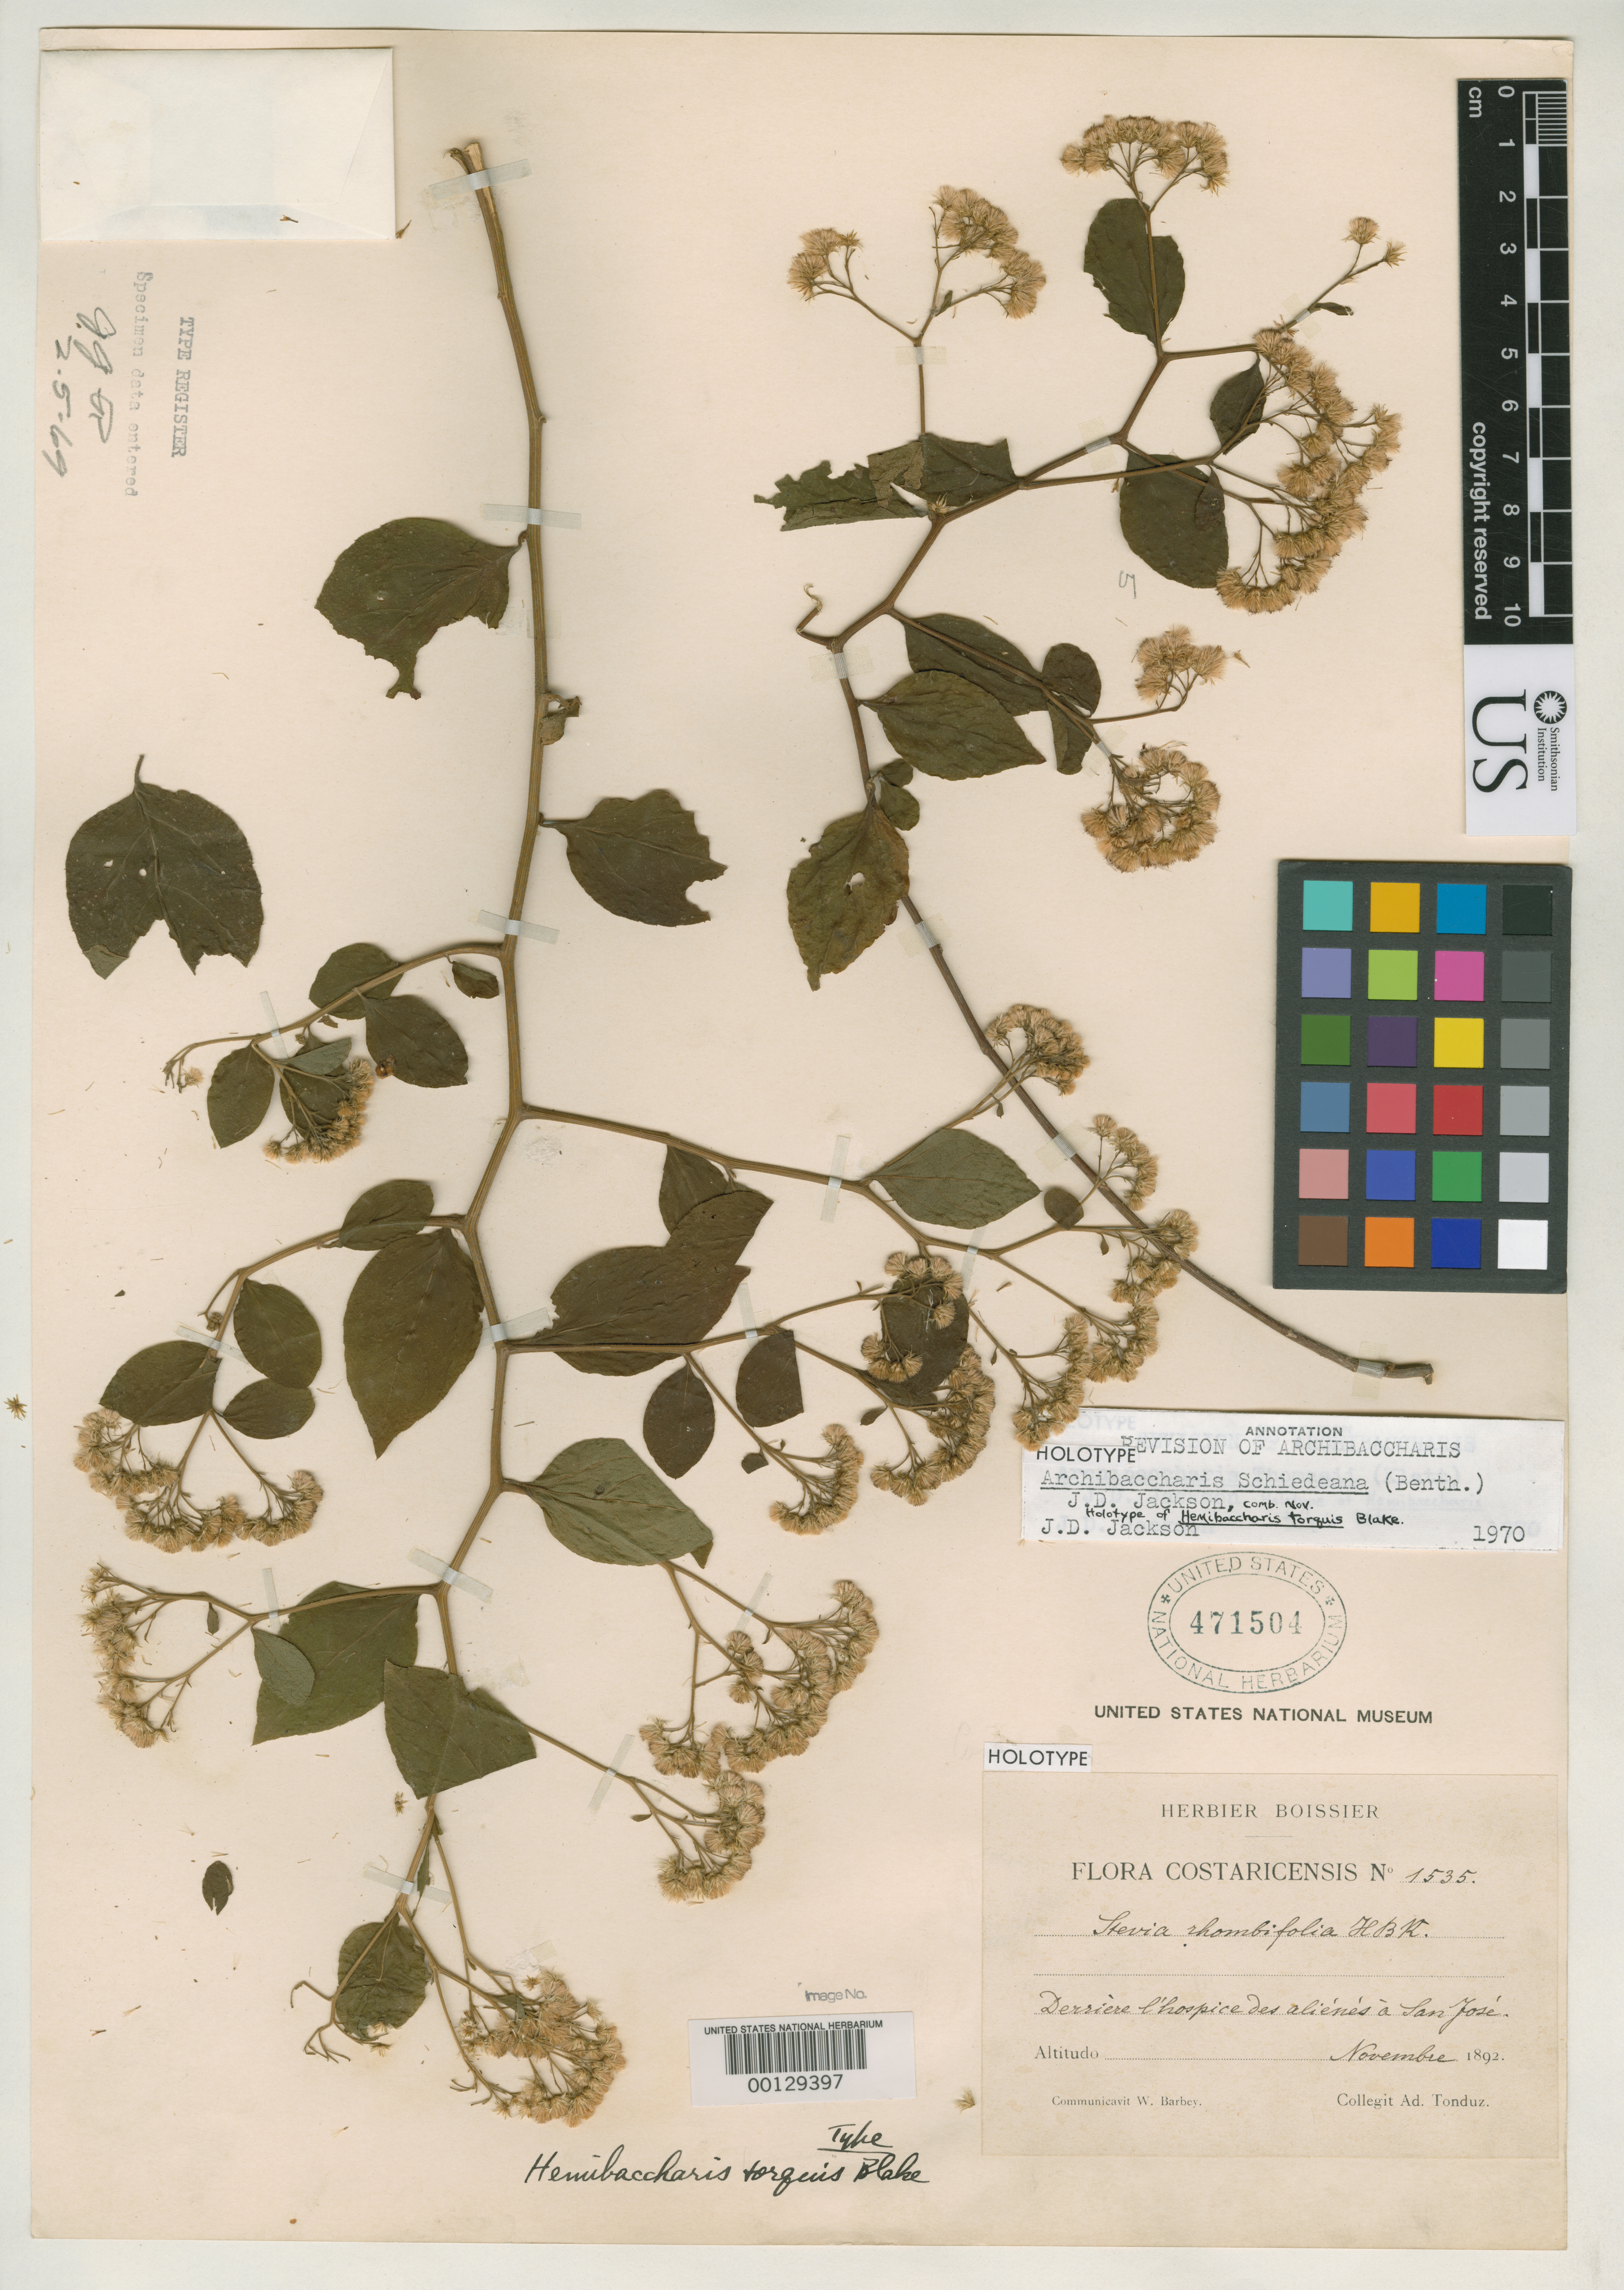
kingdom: Plantae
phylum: Tracheophyta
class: Magnoliopsida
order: Asterales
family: Asteraceae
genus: Hemibaccharis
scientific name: Hemibaccharis torquis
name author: S.F. Blake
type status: Holotype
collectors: A. Tonduz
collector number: Herb. Boiss. 1535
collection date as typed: Nov 1892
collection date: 1892-11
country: Costa Rica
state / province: San José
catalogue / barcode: US 471504